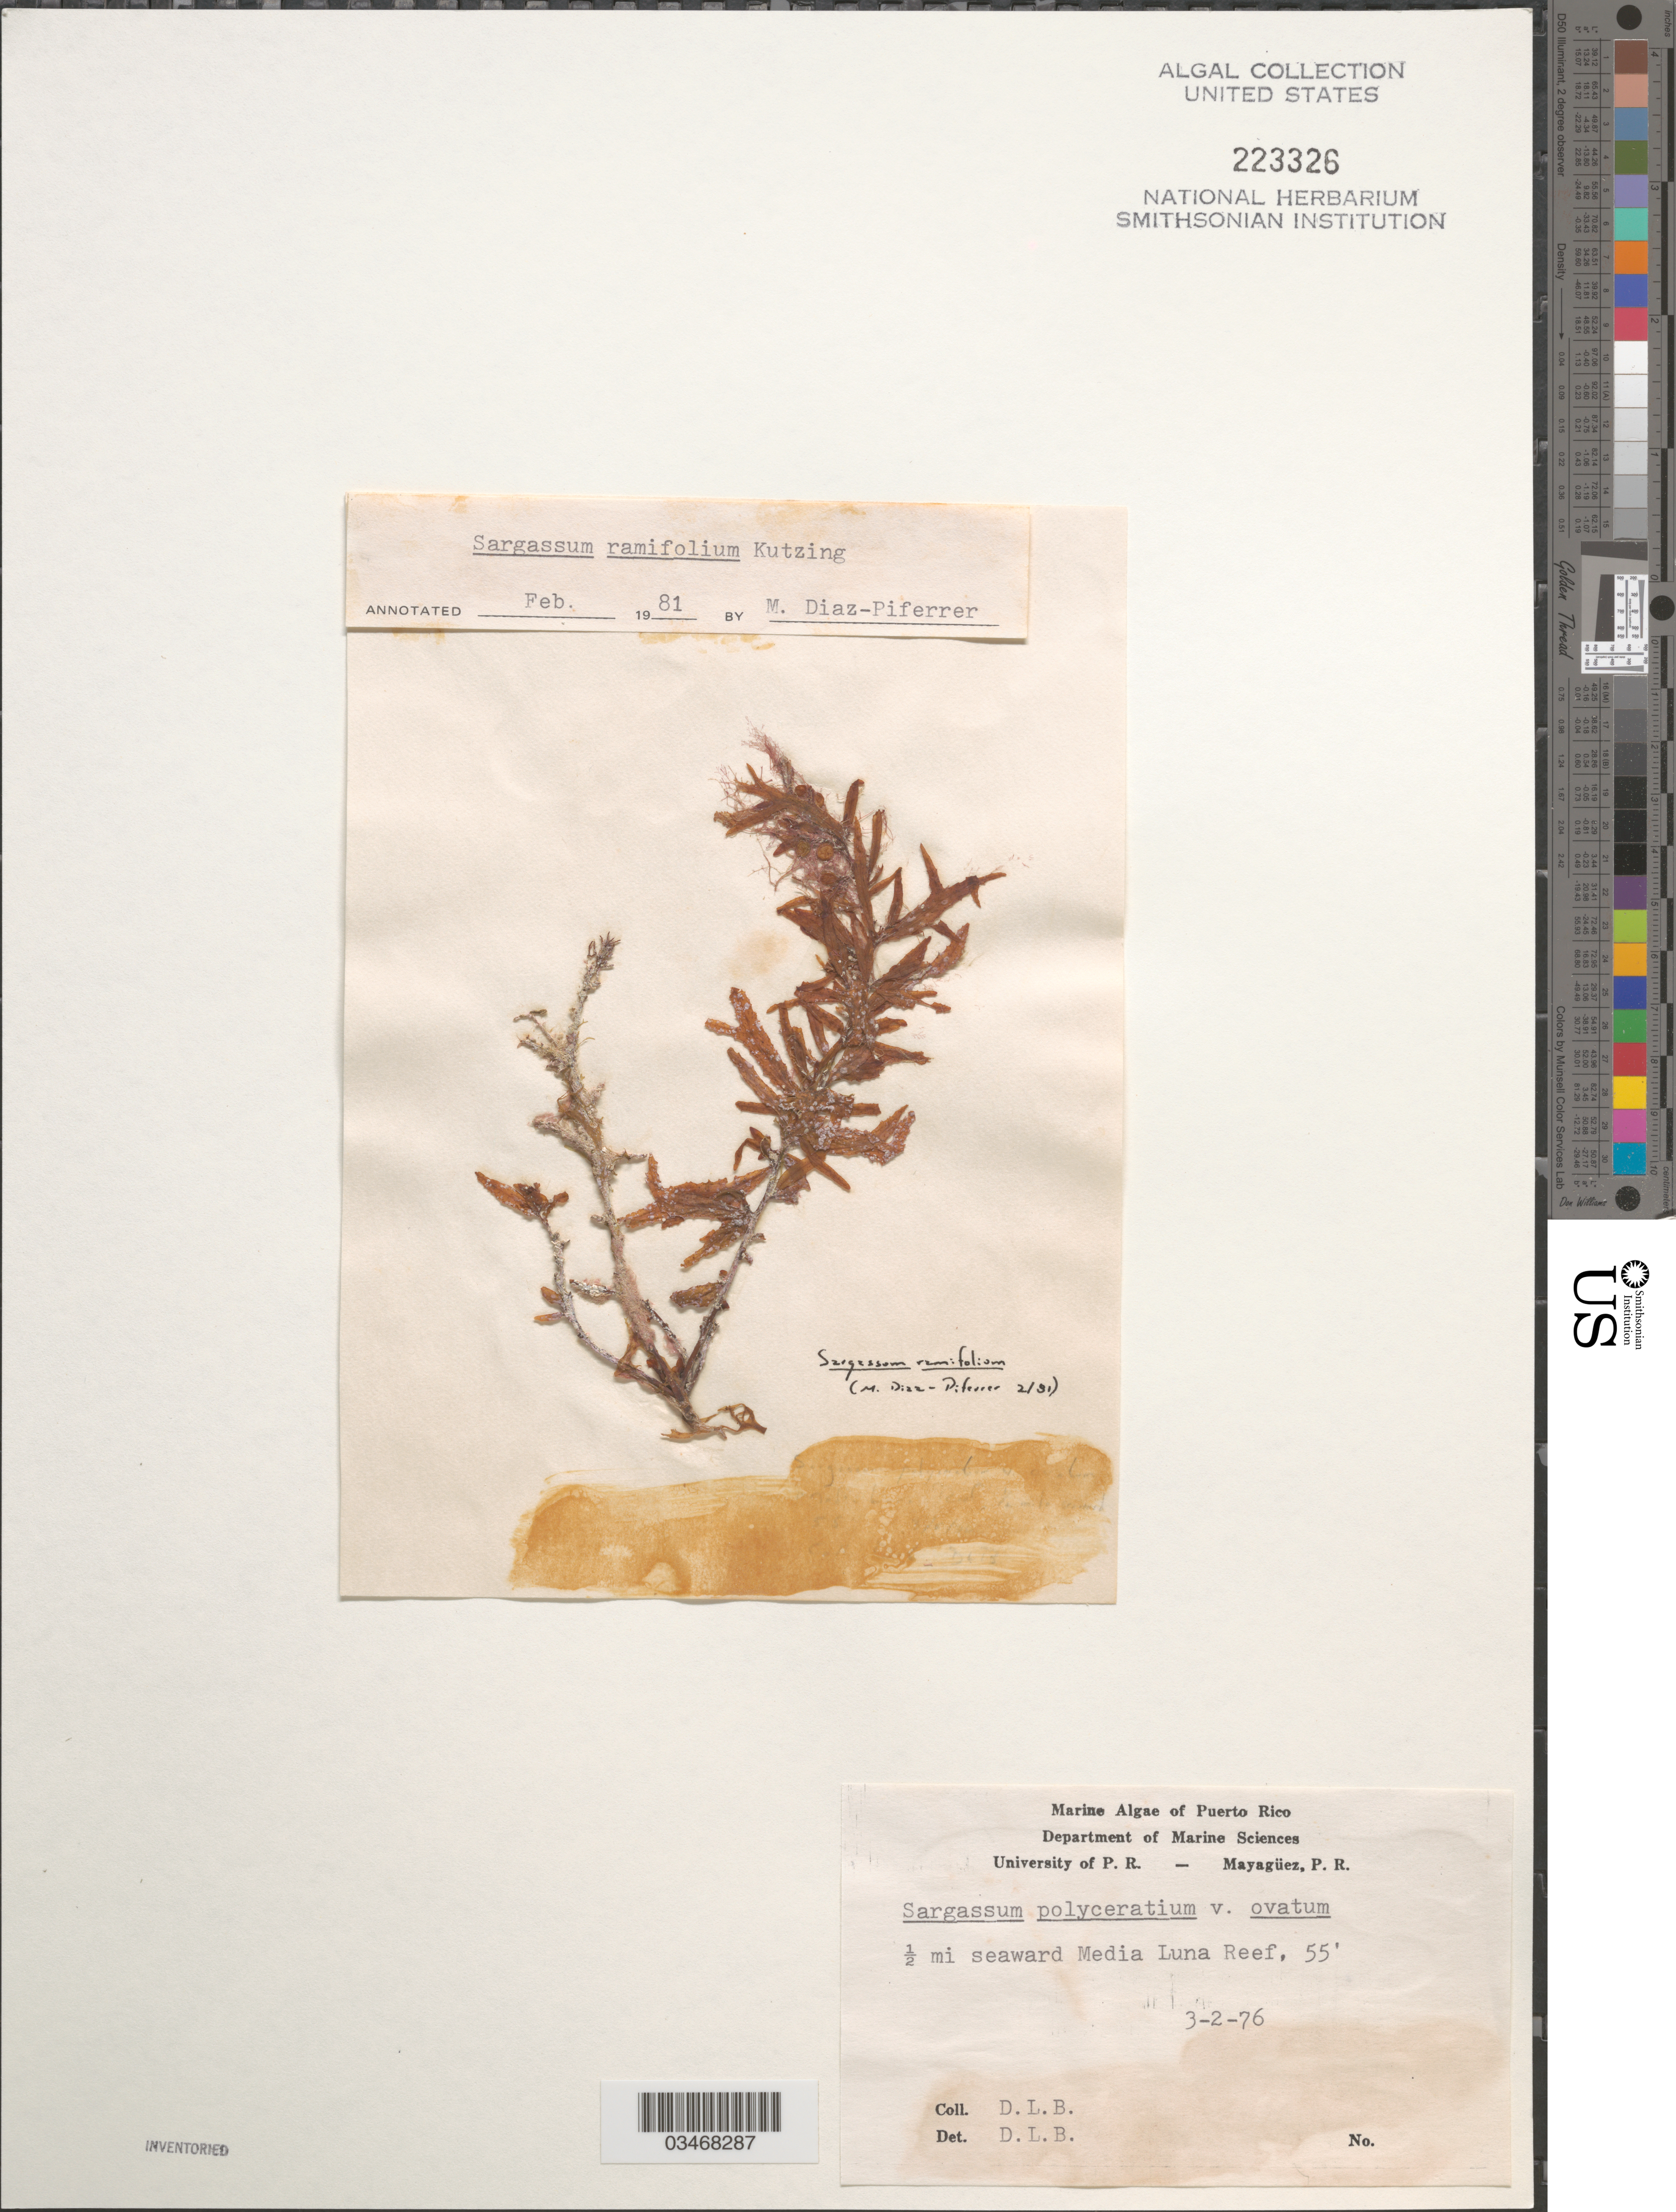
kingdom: Chromista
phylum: Ochrophyta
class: Phaeophyceae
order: Fucales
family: Sargassaceae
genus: Sargassum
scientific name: Sargassum ramifolium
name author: Kütz.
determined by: Diaz-Piferrer, M.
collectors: D.L. Ballantine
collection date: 1976-03-02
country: Puerto Rico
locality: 1/2 mi seaward Media Luna Reef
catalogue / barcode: US 223326